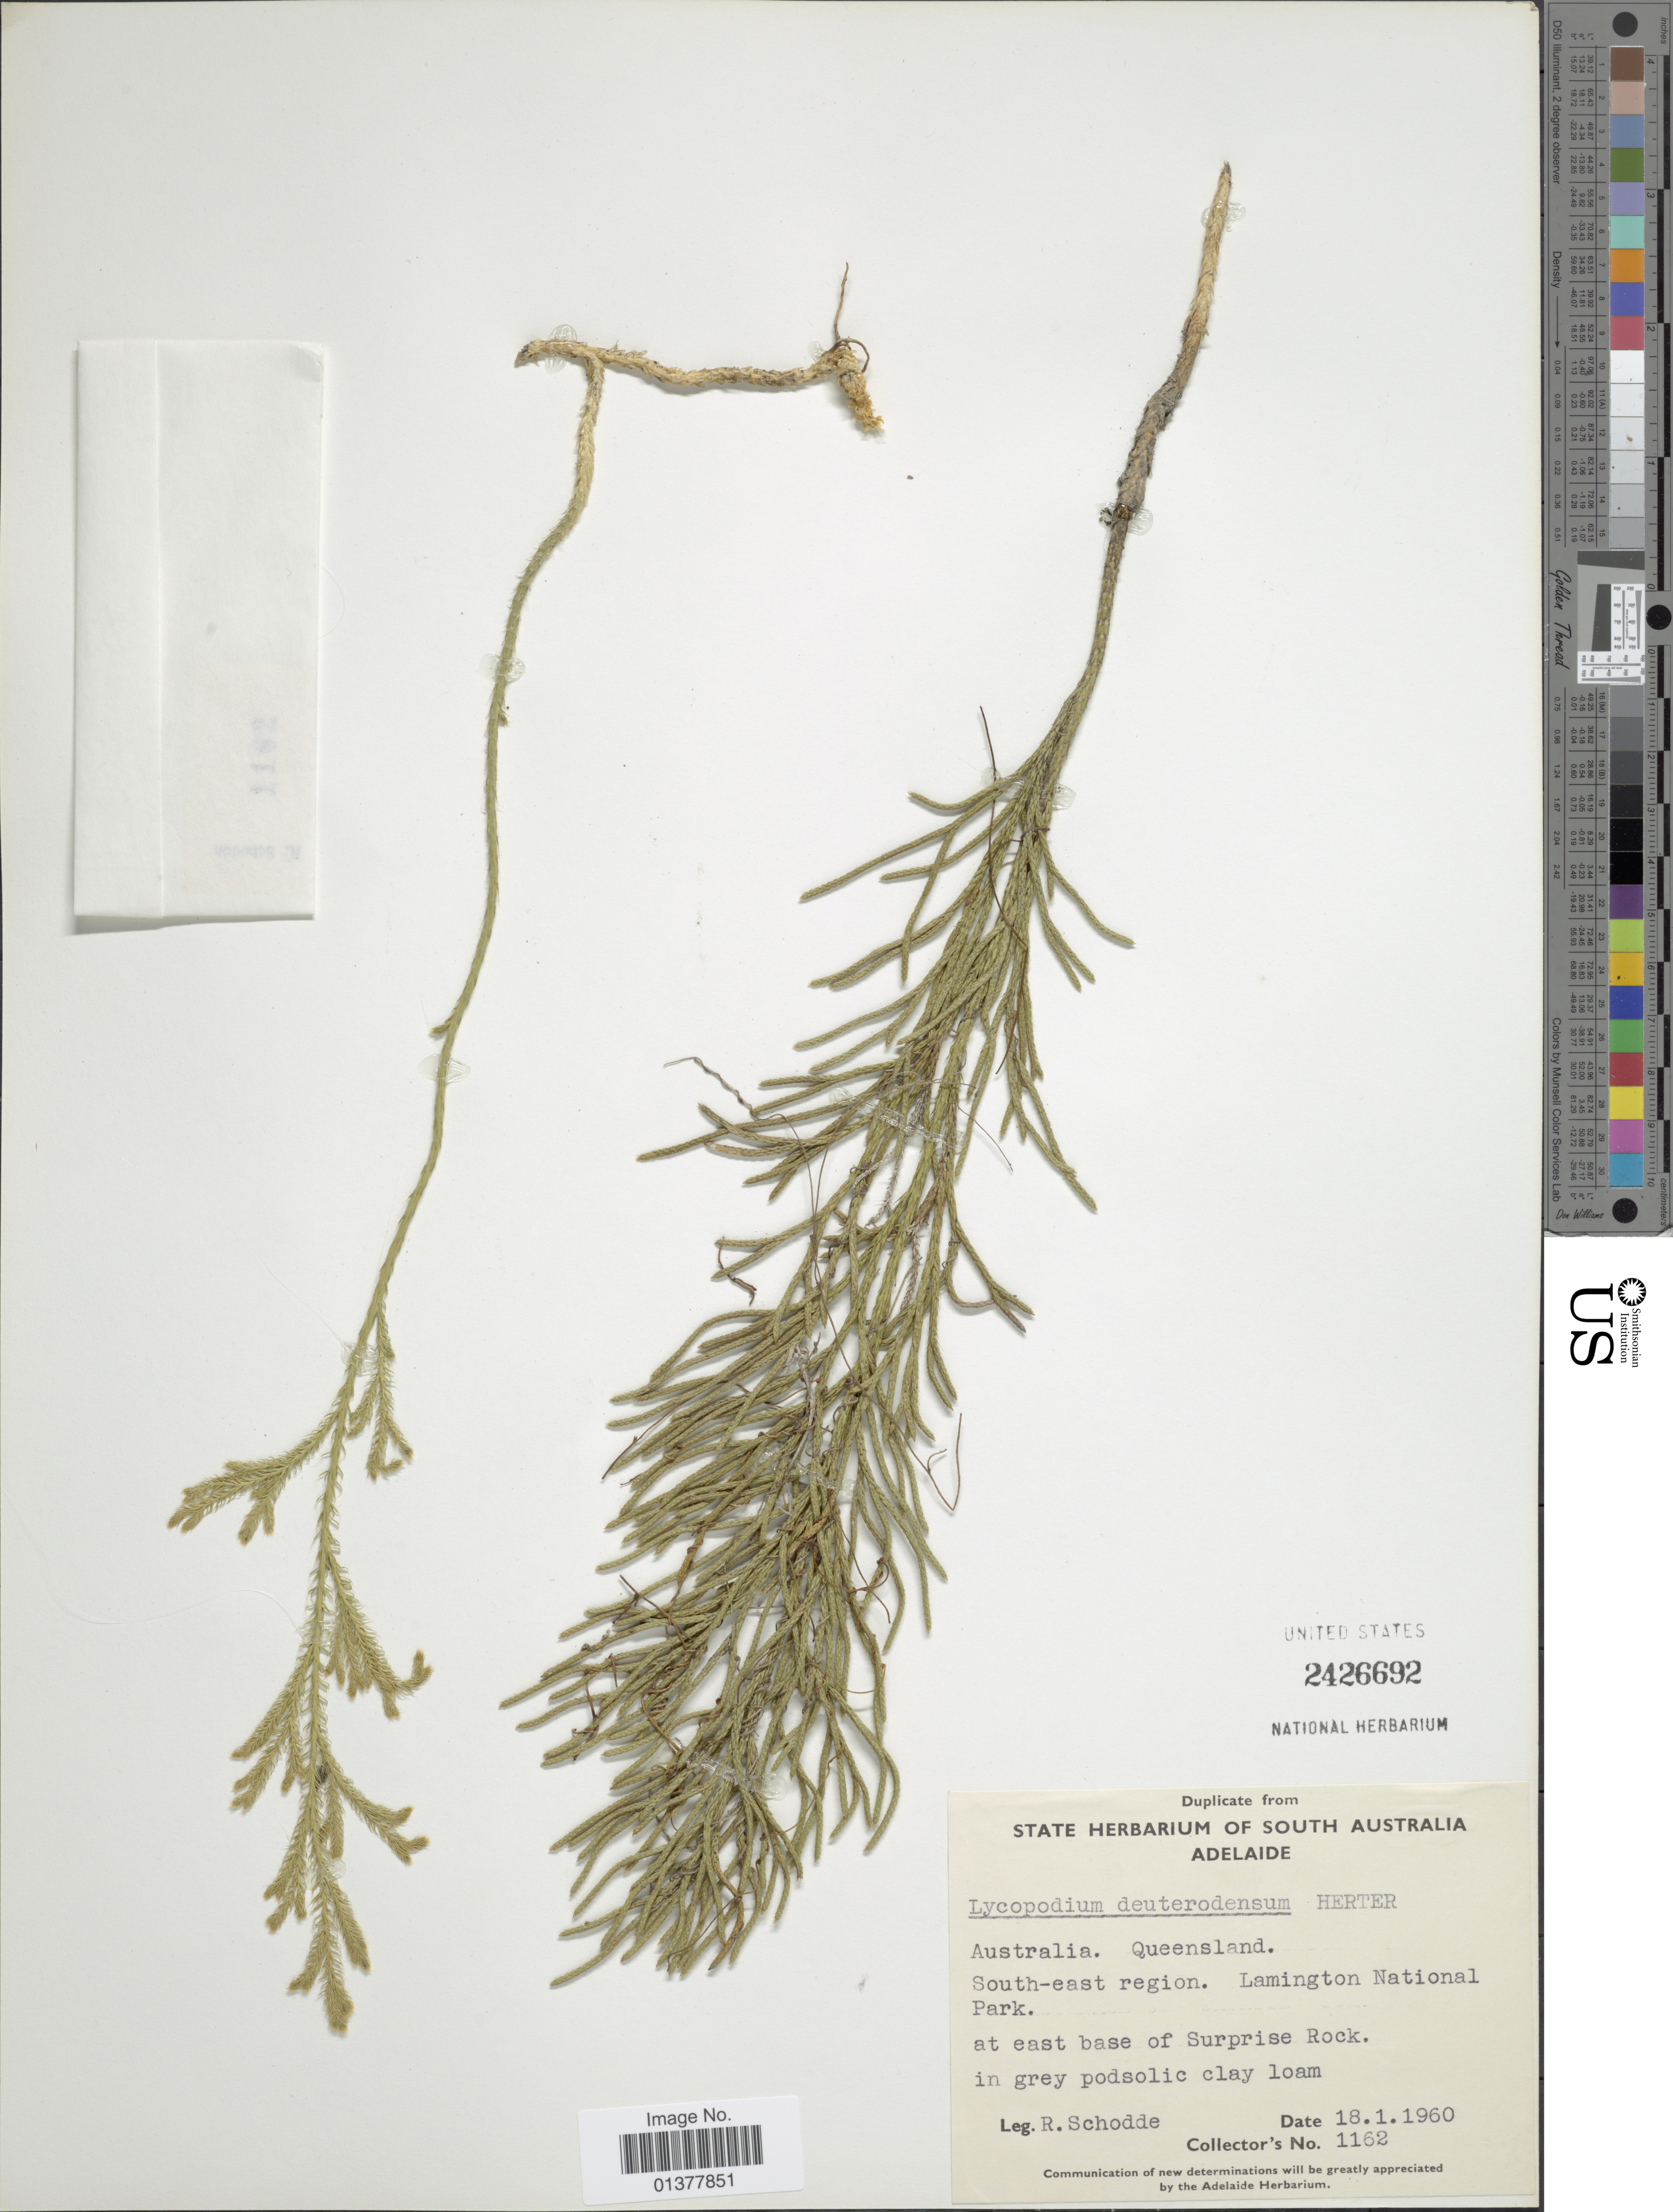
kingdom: Plantae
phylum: Tracheophyta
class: Lycopodiopsida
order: Lycopodiales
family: Lycopodiaceae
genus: Pseudolycopodium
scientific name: Pseudolycopodium densum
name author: (Rothm.) Holub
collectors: R. Schodde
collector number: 1162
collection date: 1960-01-18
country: Australia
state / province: Queensland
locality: South-east region, Lamington National Park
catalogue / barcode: US 2426692